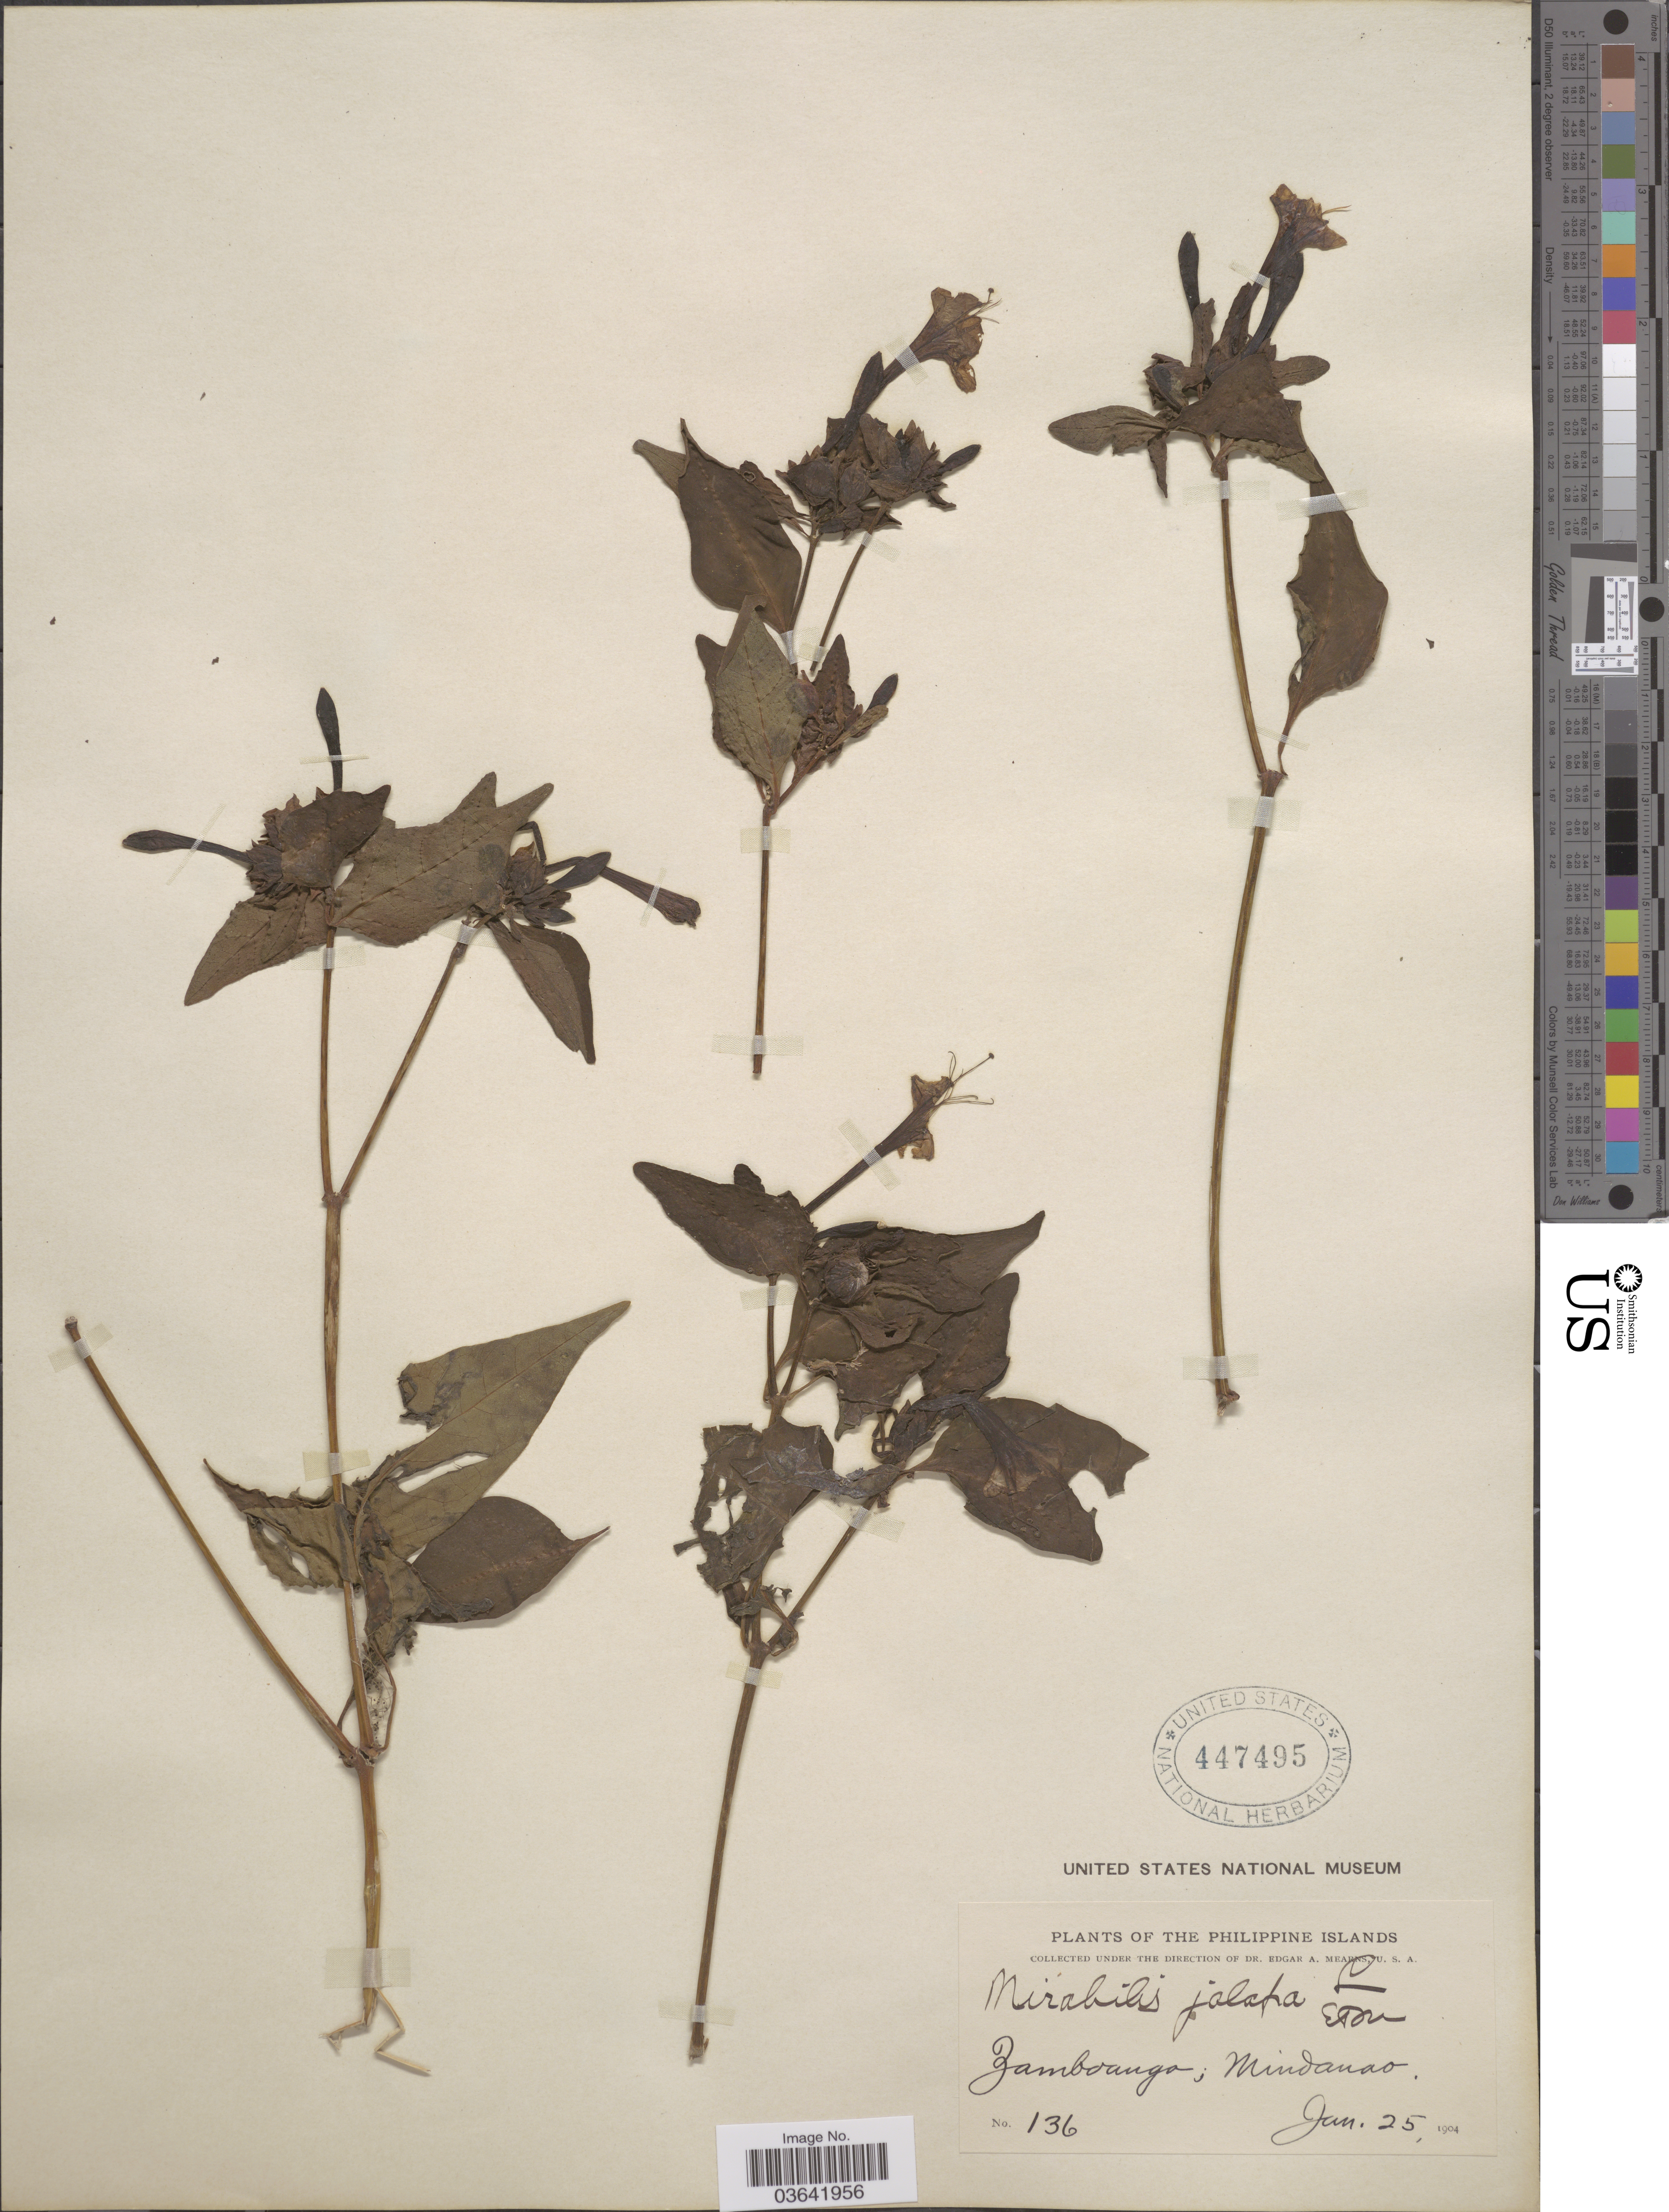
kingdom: Plantae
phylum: Tracheophyta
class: Magnoliopsida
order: Caryophyllales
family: Nyctaginaceae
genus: Mirabilis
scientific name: Mirabilis jalapa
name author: L.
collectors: E. A. Mearns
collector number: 136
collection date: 1904-01-25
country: Philippines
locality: Zamboanga; Mindanao.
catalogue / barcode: US 447495